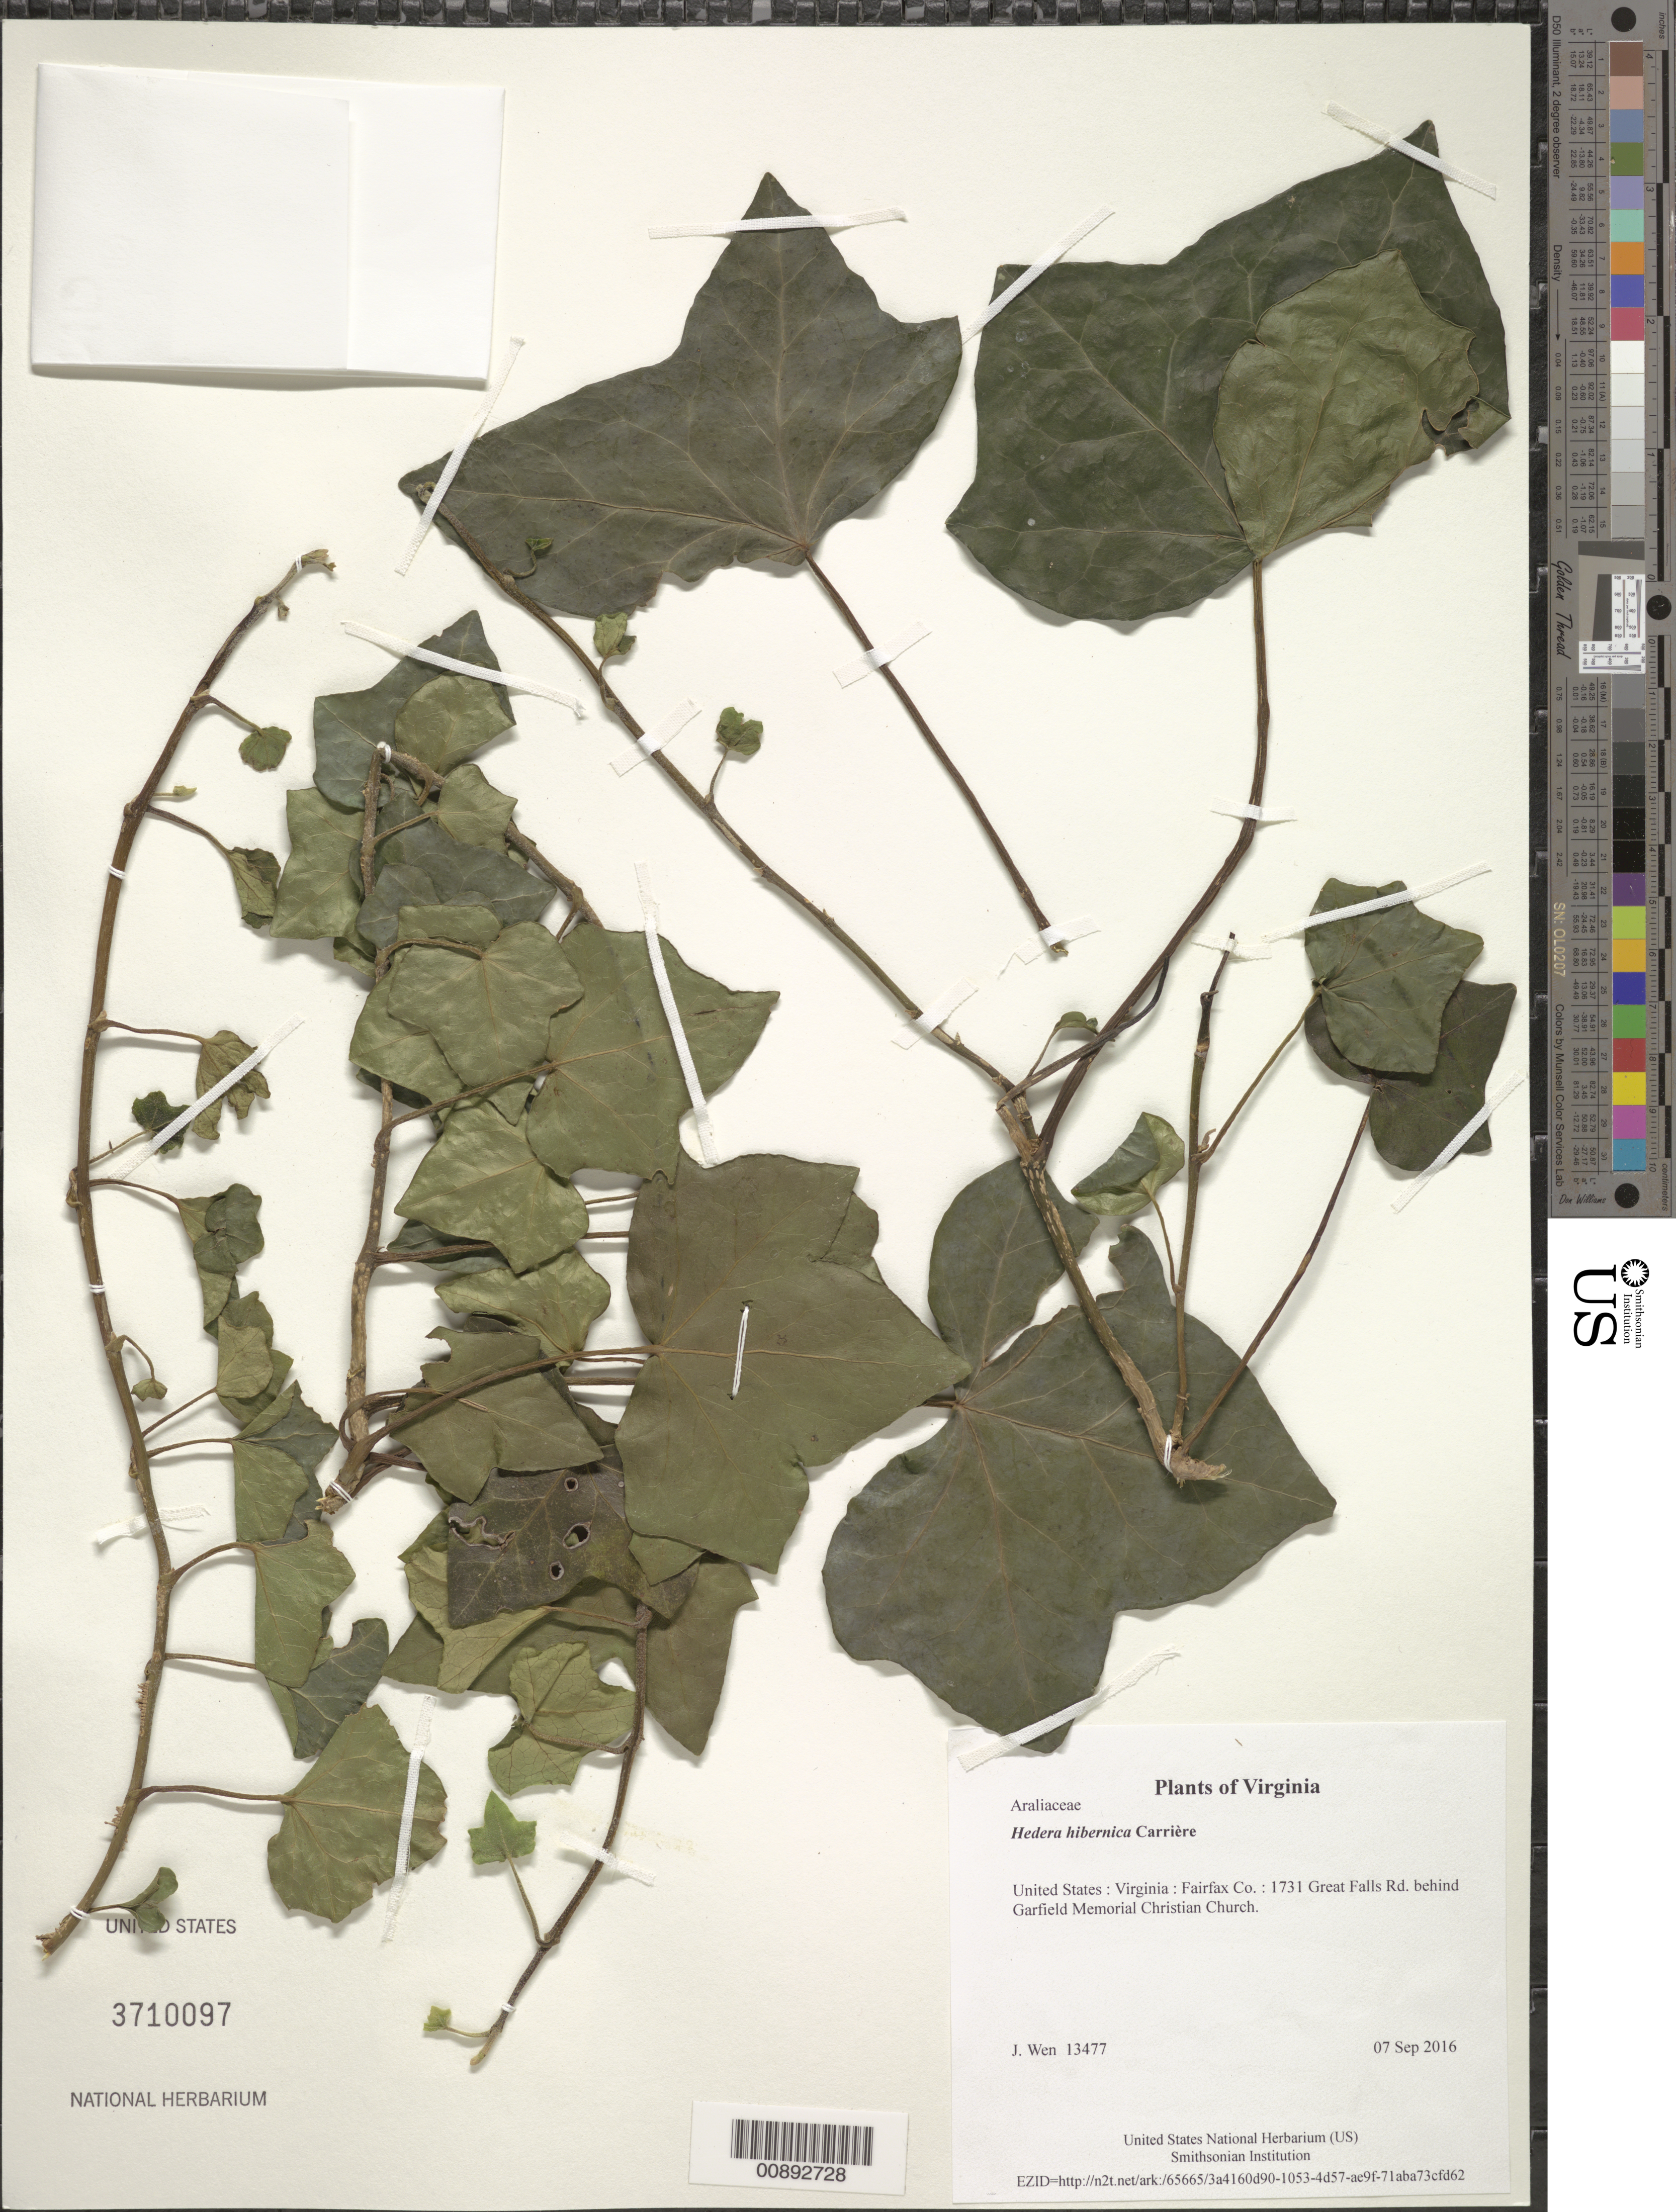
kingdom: Plantae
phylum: Tracheophyta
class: Magnoliopsida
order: Apiales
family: Araliaceae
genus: Hedera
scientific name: Hedera hibernica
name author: (G. Kirchn.) Bean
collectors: J. Wen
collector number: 13477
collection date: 2016-09-07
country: United States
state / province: Virginia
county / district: Fairfax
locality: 1731 Great Falls Rd. behind Garfield Memorial Christian Church.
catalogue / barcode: US 3710097